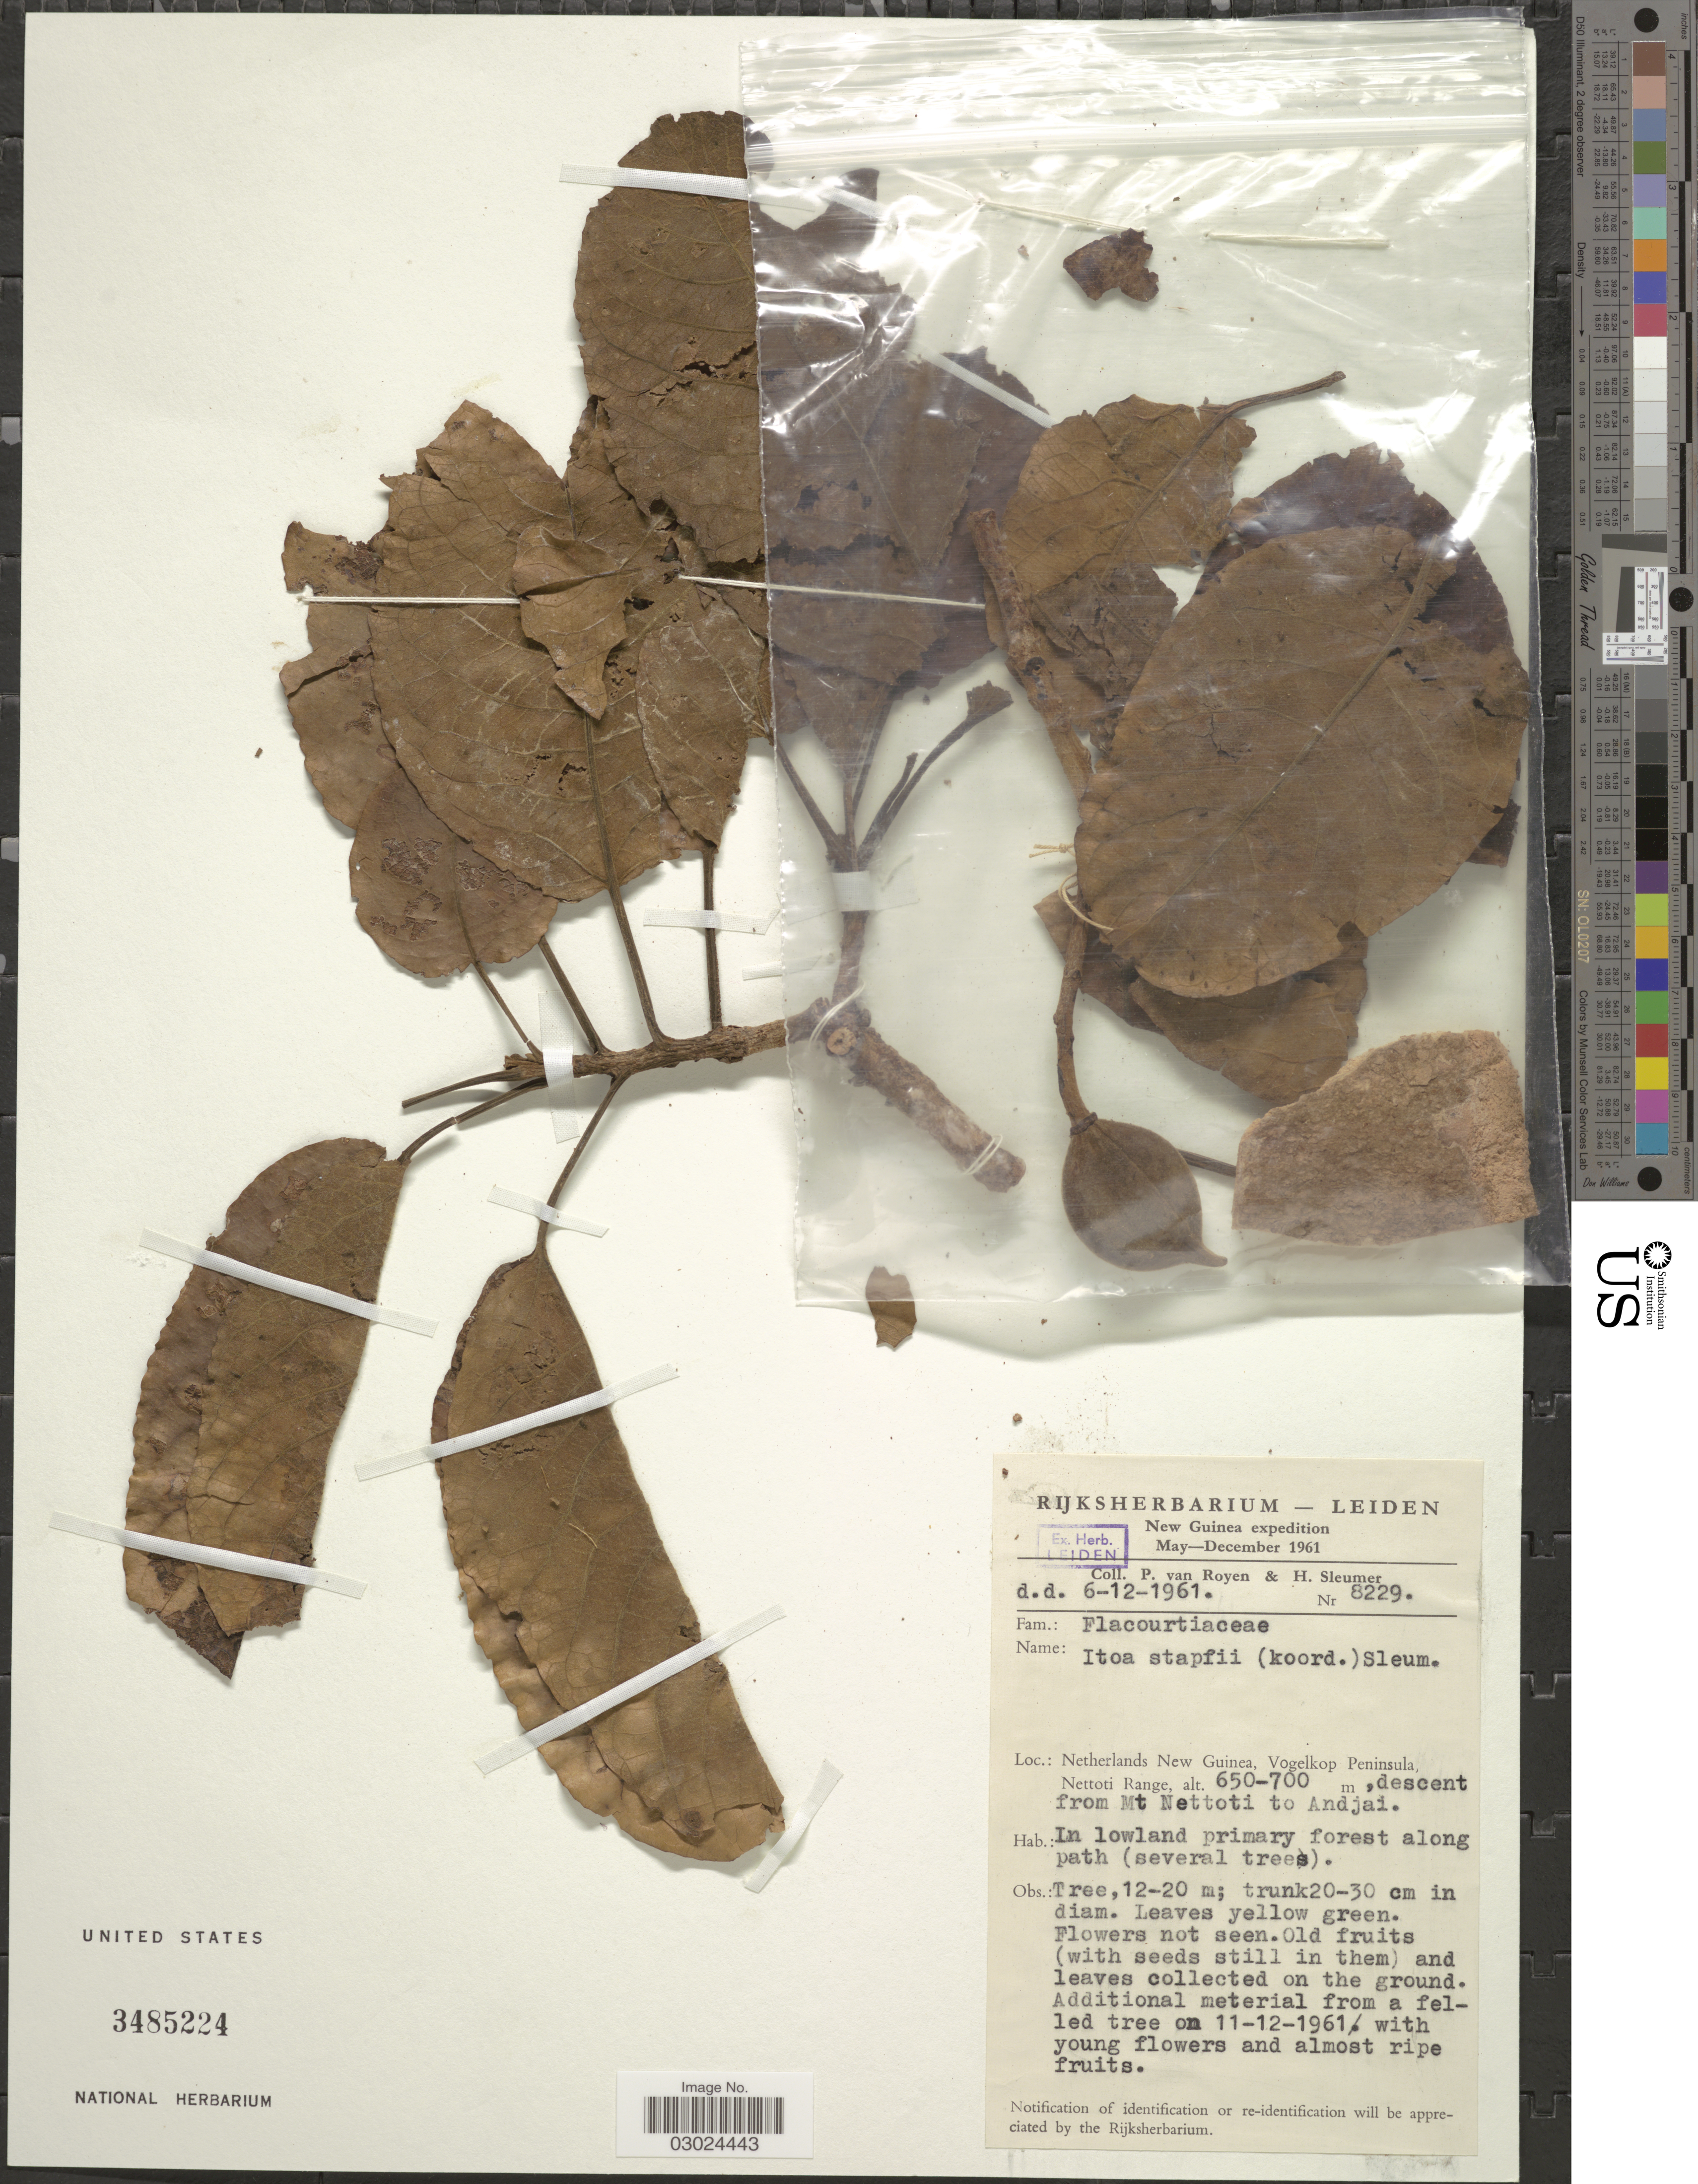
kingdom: Plantae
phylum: Tracheophyta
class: Magnoliopsida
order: Malpighiales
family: Salicaceae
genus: Itoa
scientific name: Itoa stapfii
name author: (Koord.) Sleumer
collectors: P. van Royen & H. O. Sleumer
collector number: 8229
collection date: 1961-12-06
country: Indonesia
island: New Guinea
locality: Netherlands New Guinea, Vogelkop Peninsula, Nettoti Range, descent from Mt Nettoti to Andjai.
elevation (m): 650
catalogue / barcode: US 3485224